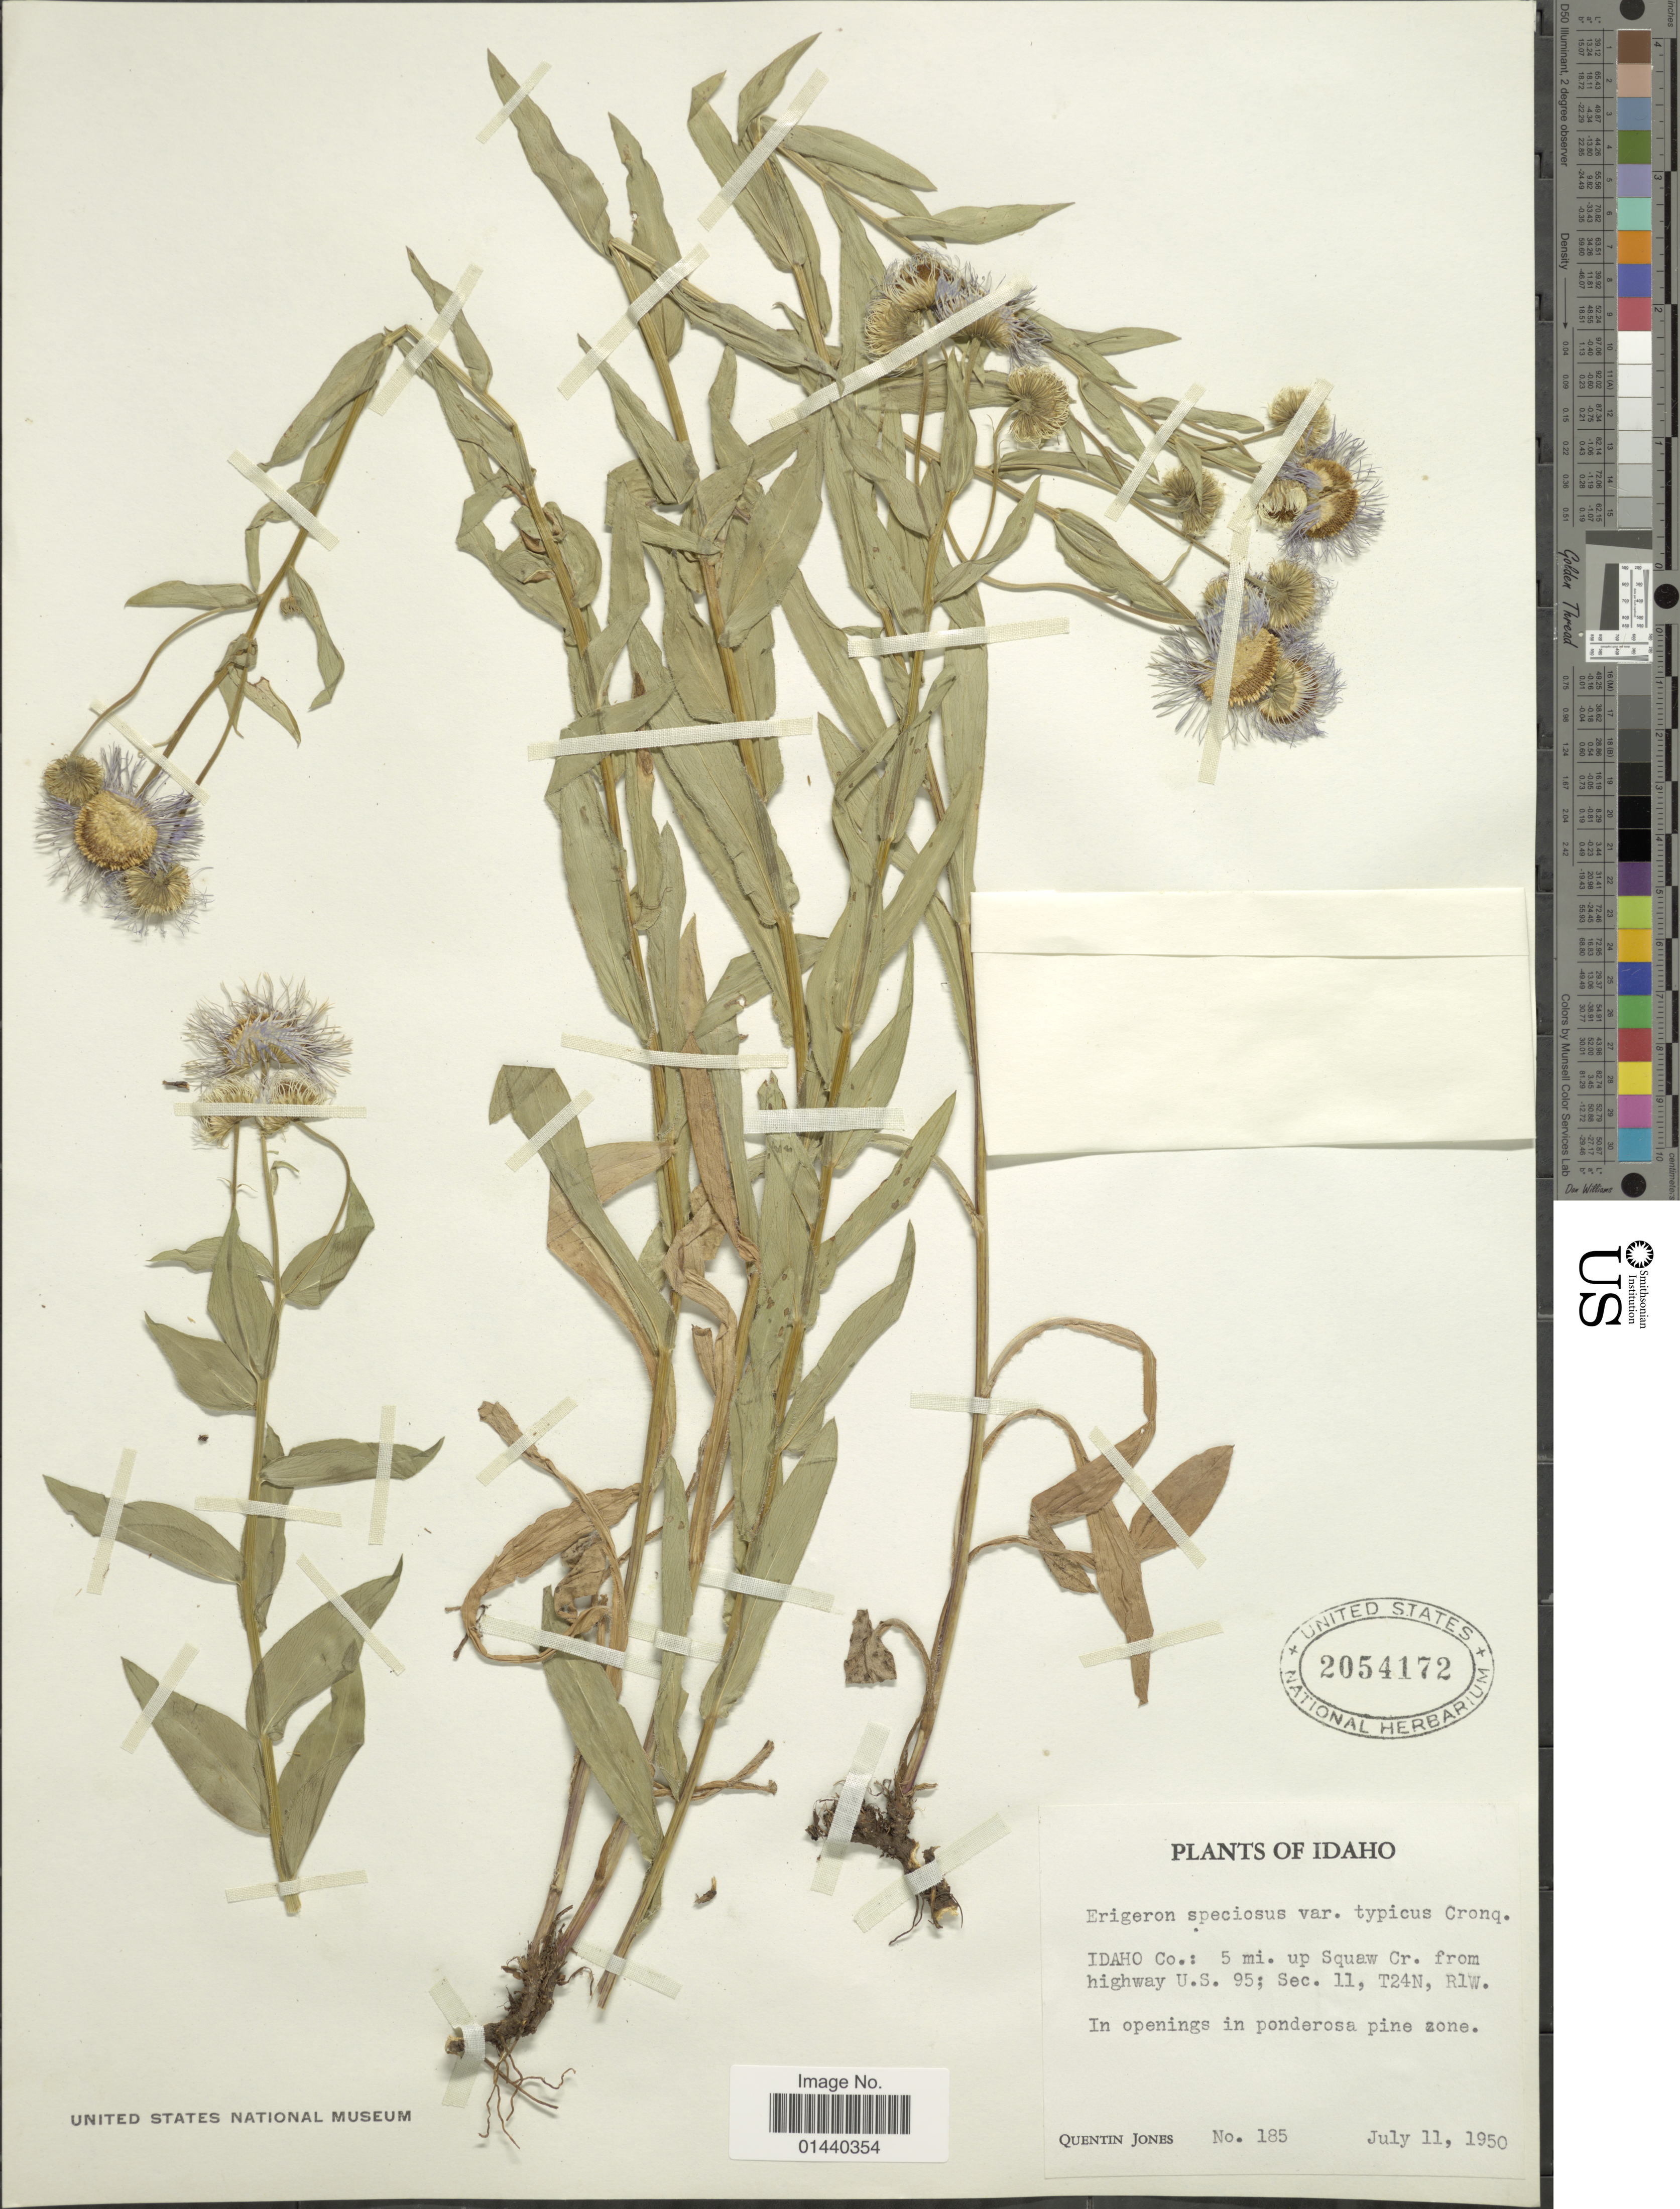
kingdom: Plantae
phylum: Tracheophyta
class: Magnoliopsida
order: Asterales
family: Asteraceae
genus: Erigeron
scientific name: Erigeron speciosus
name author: (Lindl.) DC.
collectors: Q. Jones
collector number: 185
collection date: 1950-07-11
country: United States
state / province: Idaho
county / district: Idaho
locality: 5 mi. up Squaw Cr. from highway U.S. 95; Sec. 11, T24N, R1W.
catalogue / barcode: US 2054172